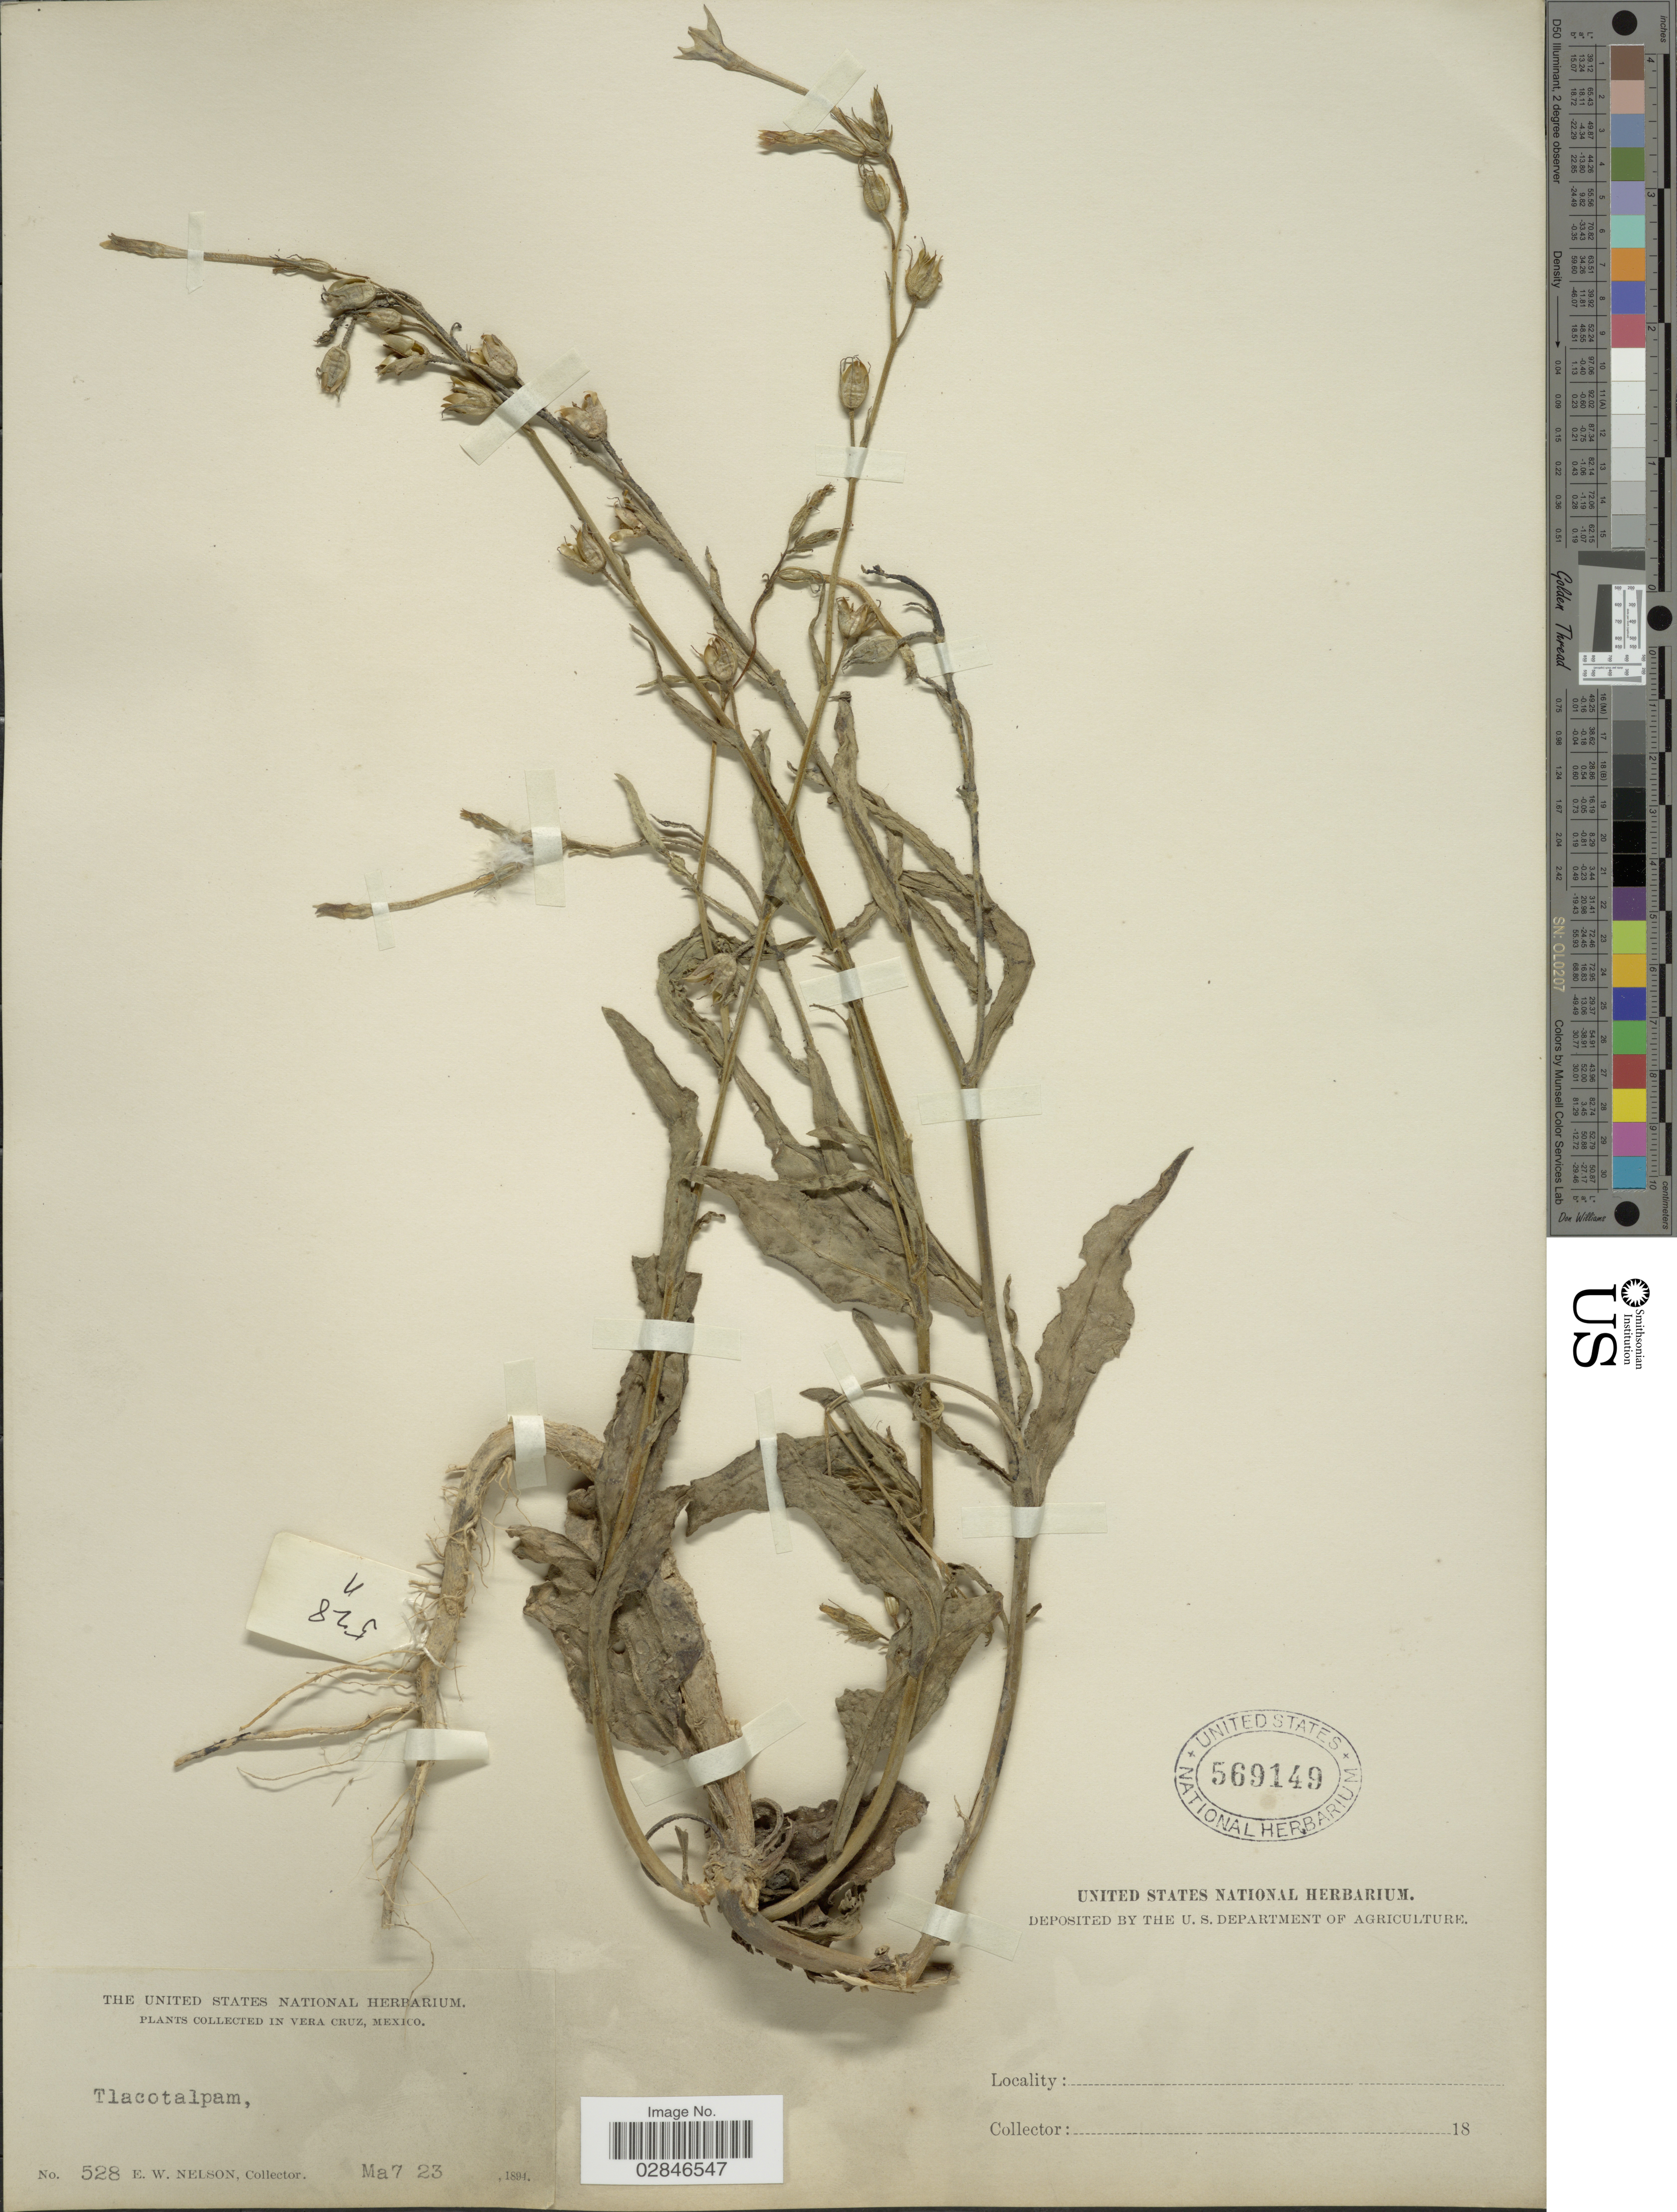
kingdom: Plantae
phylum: Tracheophyta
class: Magnoliopsida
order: Solanales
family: Solanaceae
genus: Nicotiana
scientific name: Nicotiana plumbaginifolia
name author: Viv.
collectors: E. W. Nelson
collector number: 528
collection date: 1894-07-23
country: Mexico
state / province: Veracruz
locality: In Vera Cruz, Tlacotalpam.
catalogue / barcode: US 569149